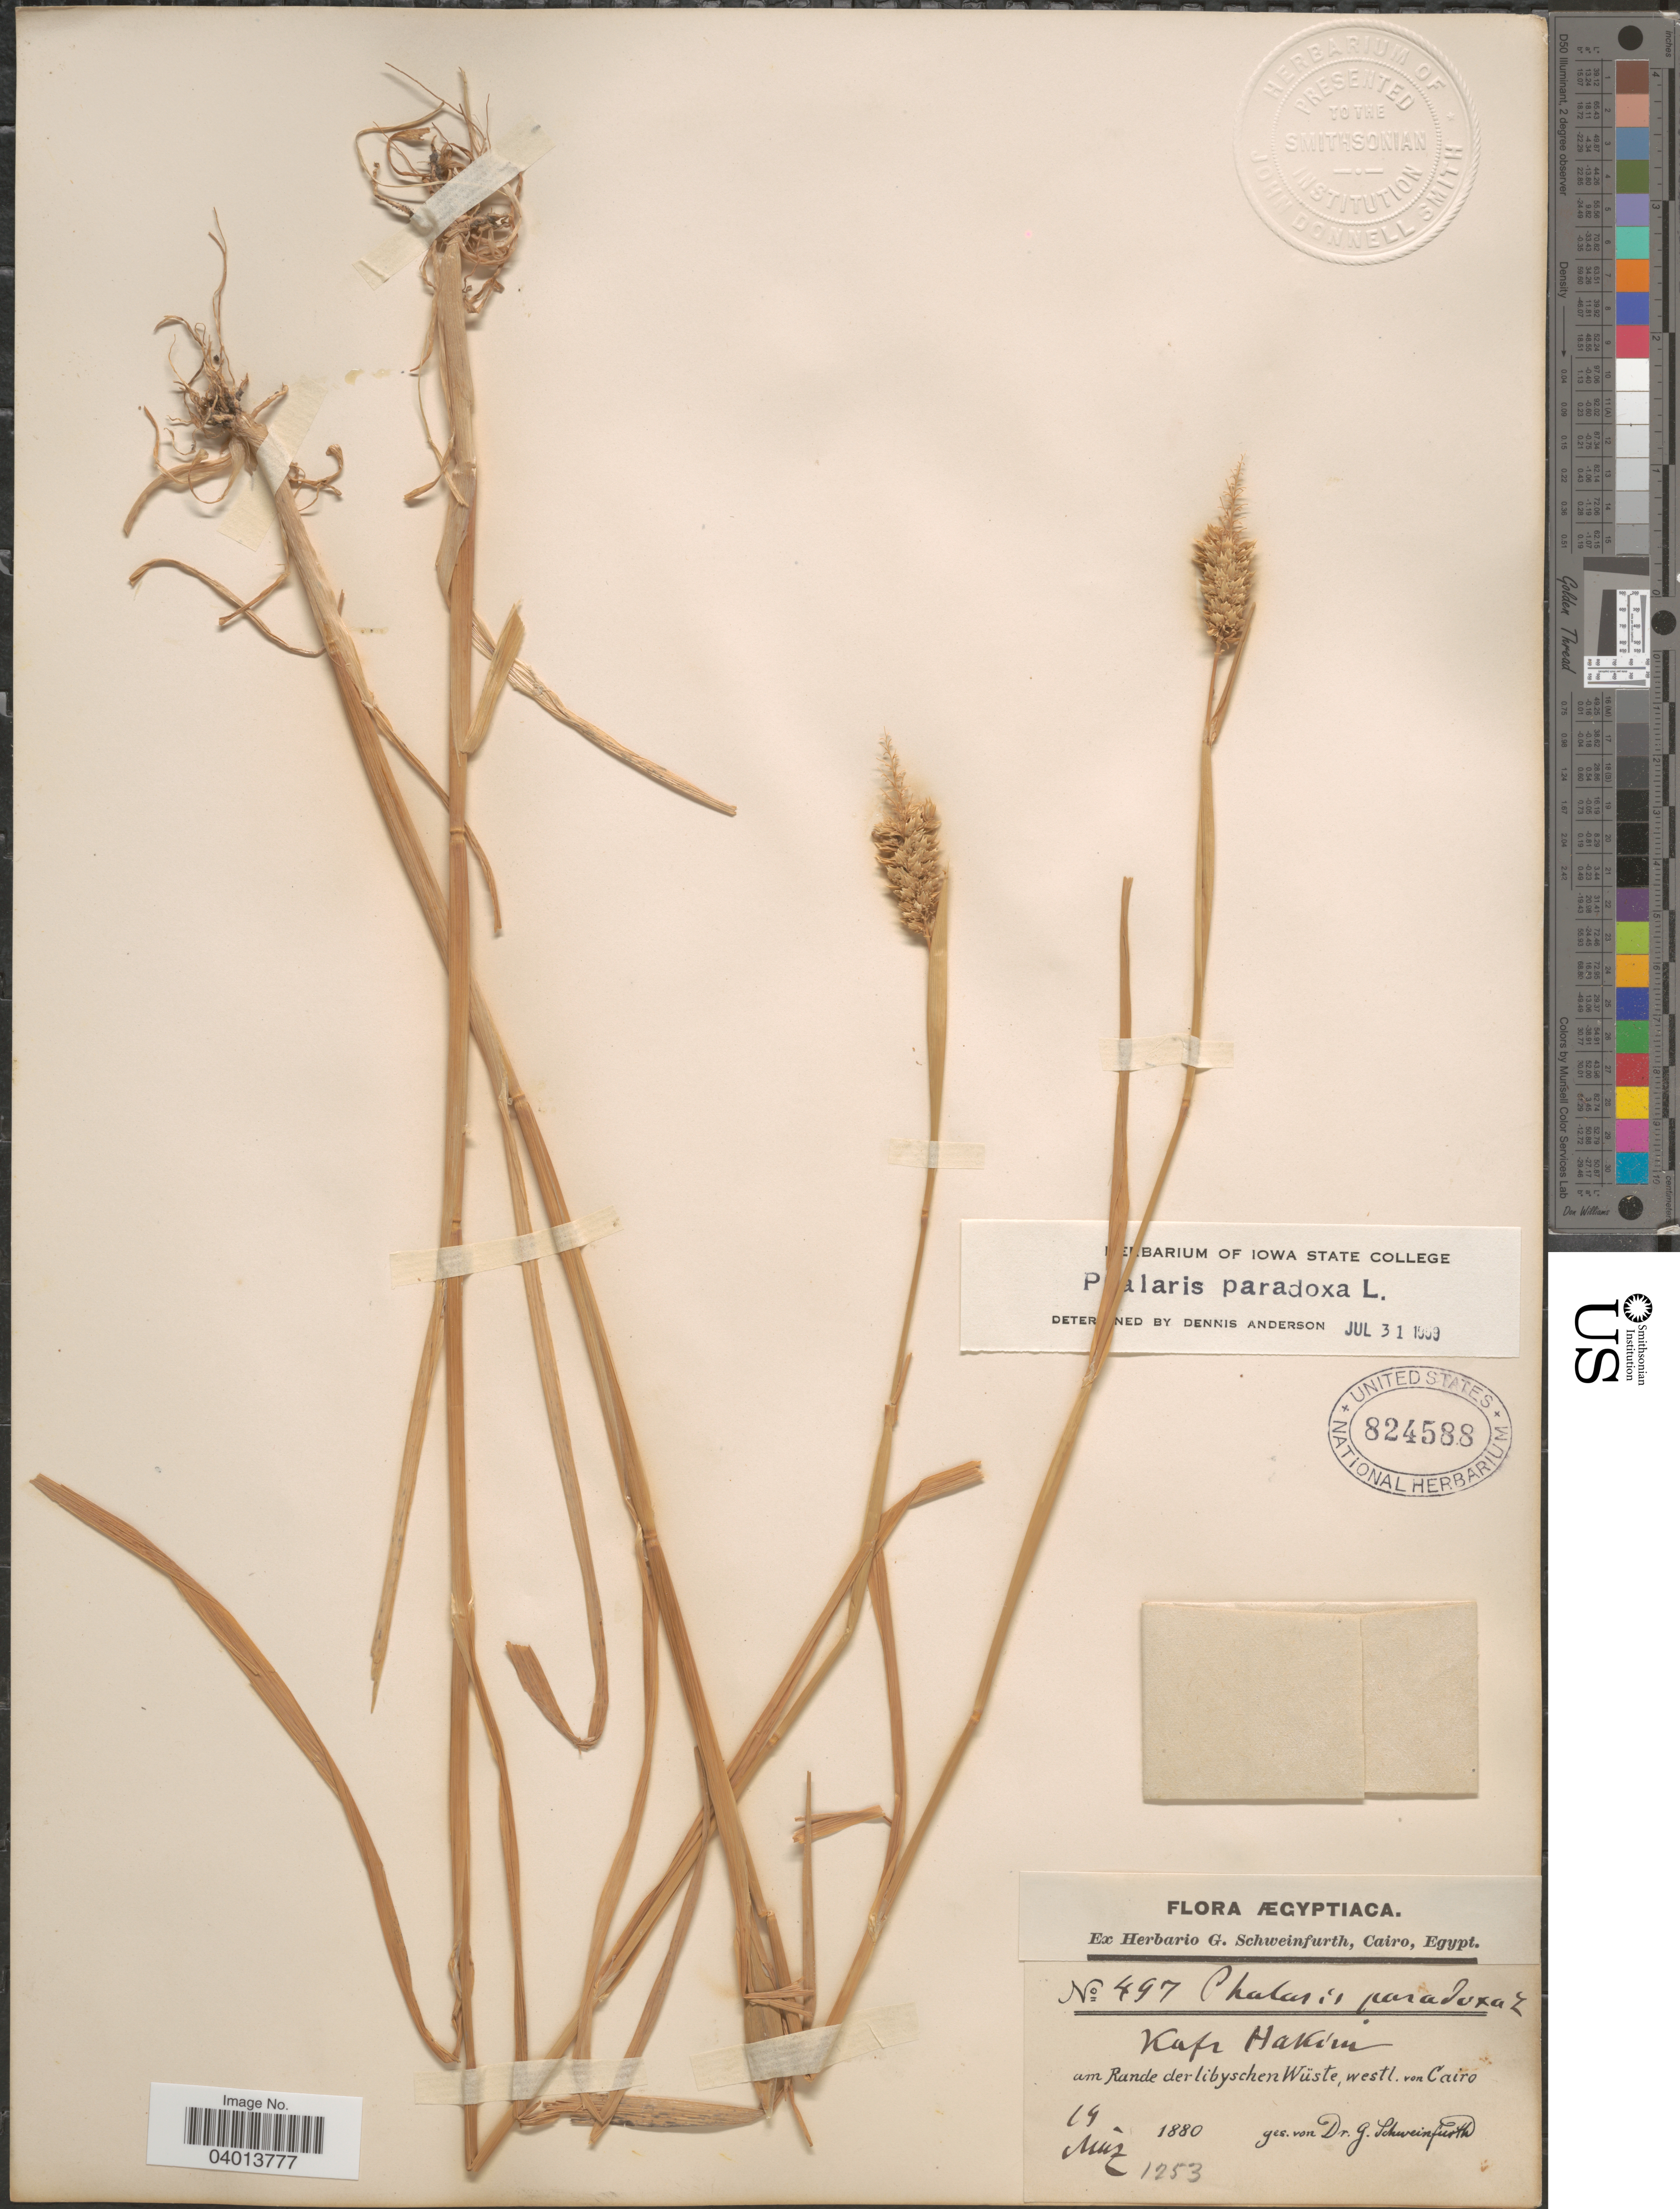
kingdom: Plantae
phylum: Tracheophyta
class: Liliopsida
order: Poales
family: Poaceae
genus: Phalaris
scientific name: Phalaris paradoxa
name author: L.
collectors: G. A. Schweinfurth (herbarium)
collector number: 497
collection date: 1880-03-19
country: Egypt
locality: Ægyptiaca. Kafr Hakim. [unsure placement] Am Rande der libyschen Wüste, westl. von Cairo.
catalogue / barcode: US 824588